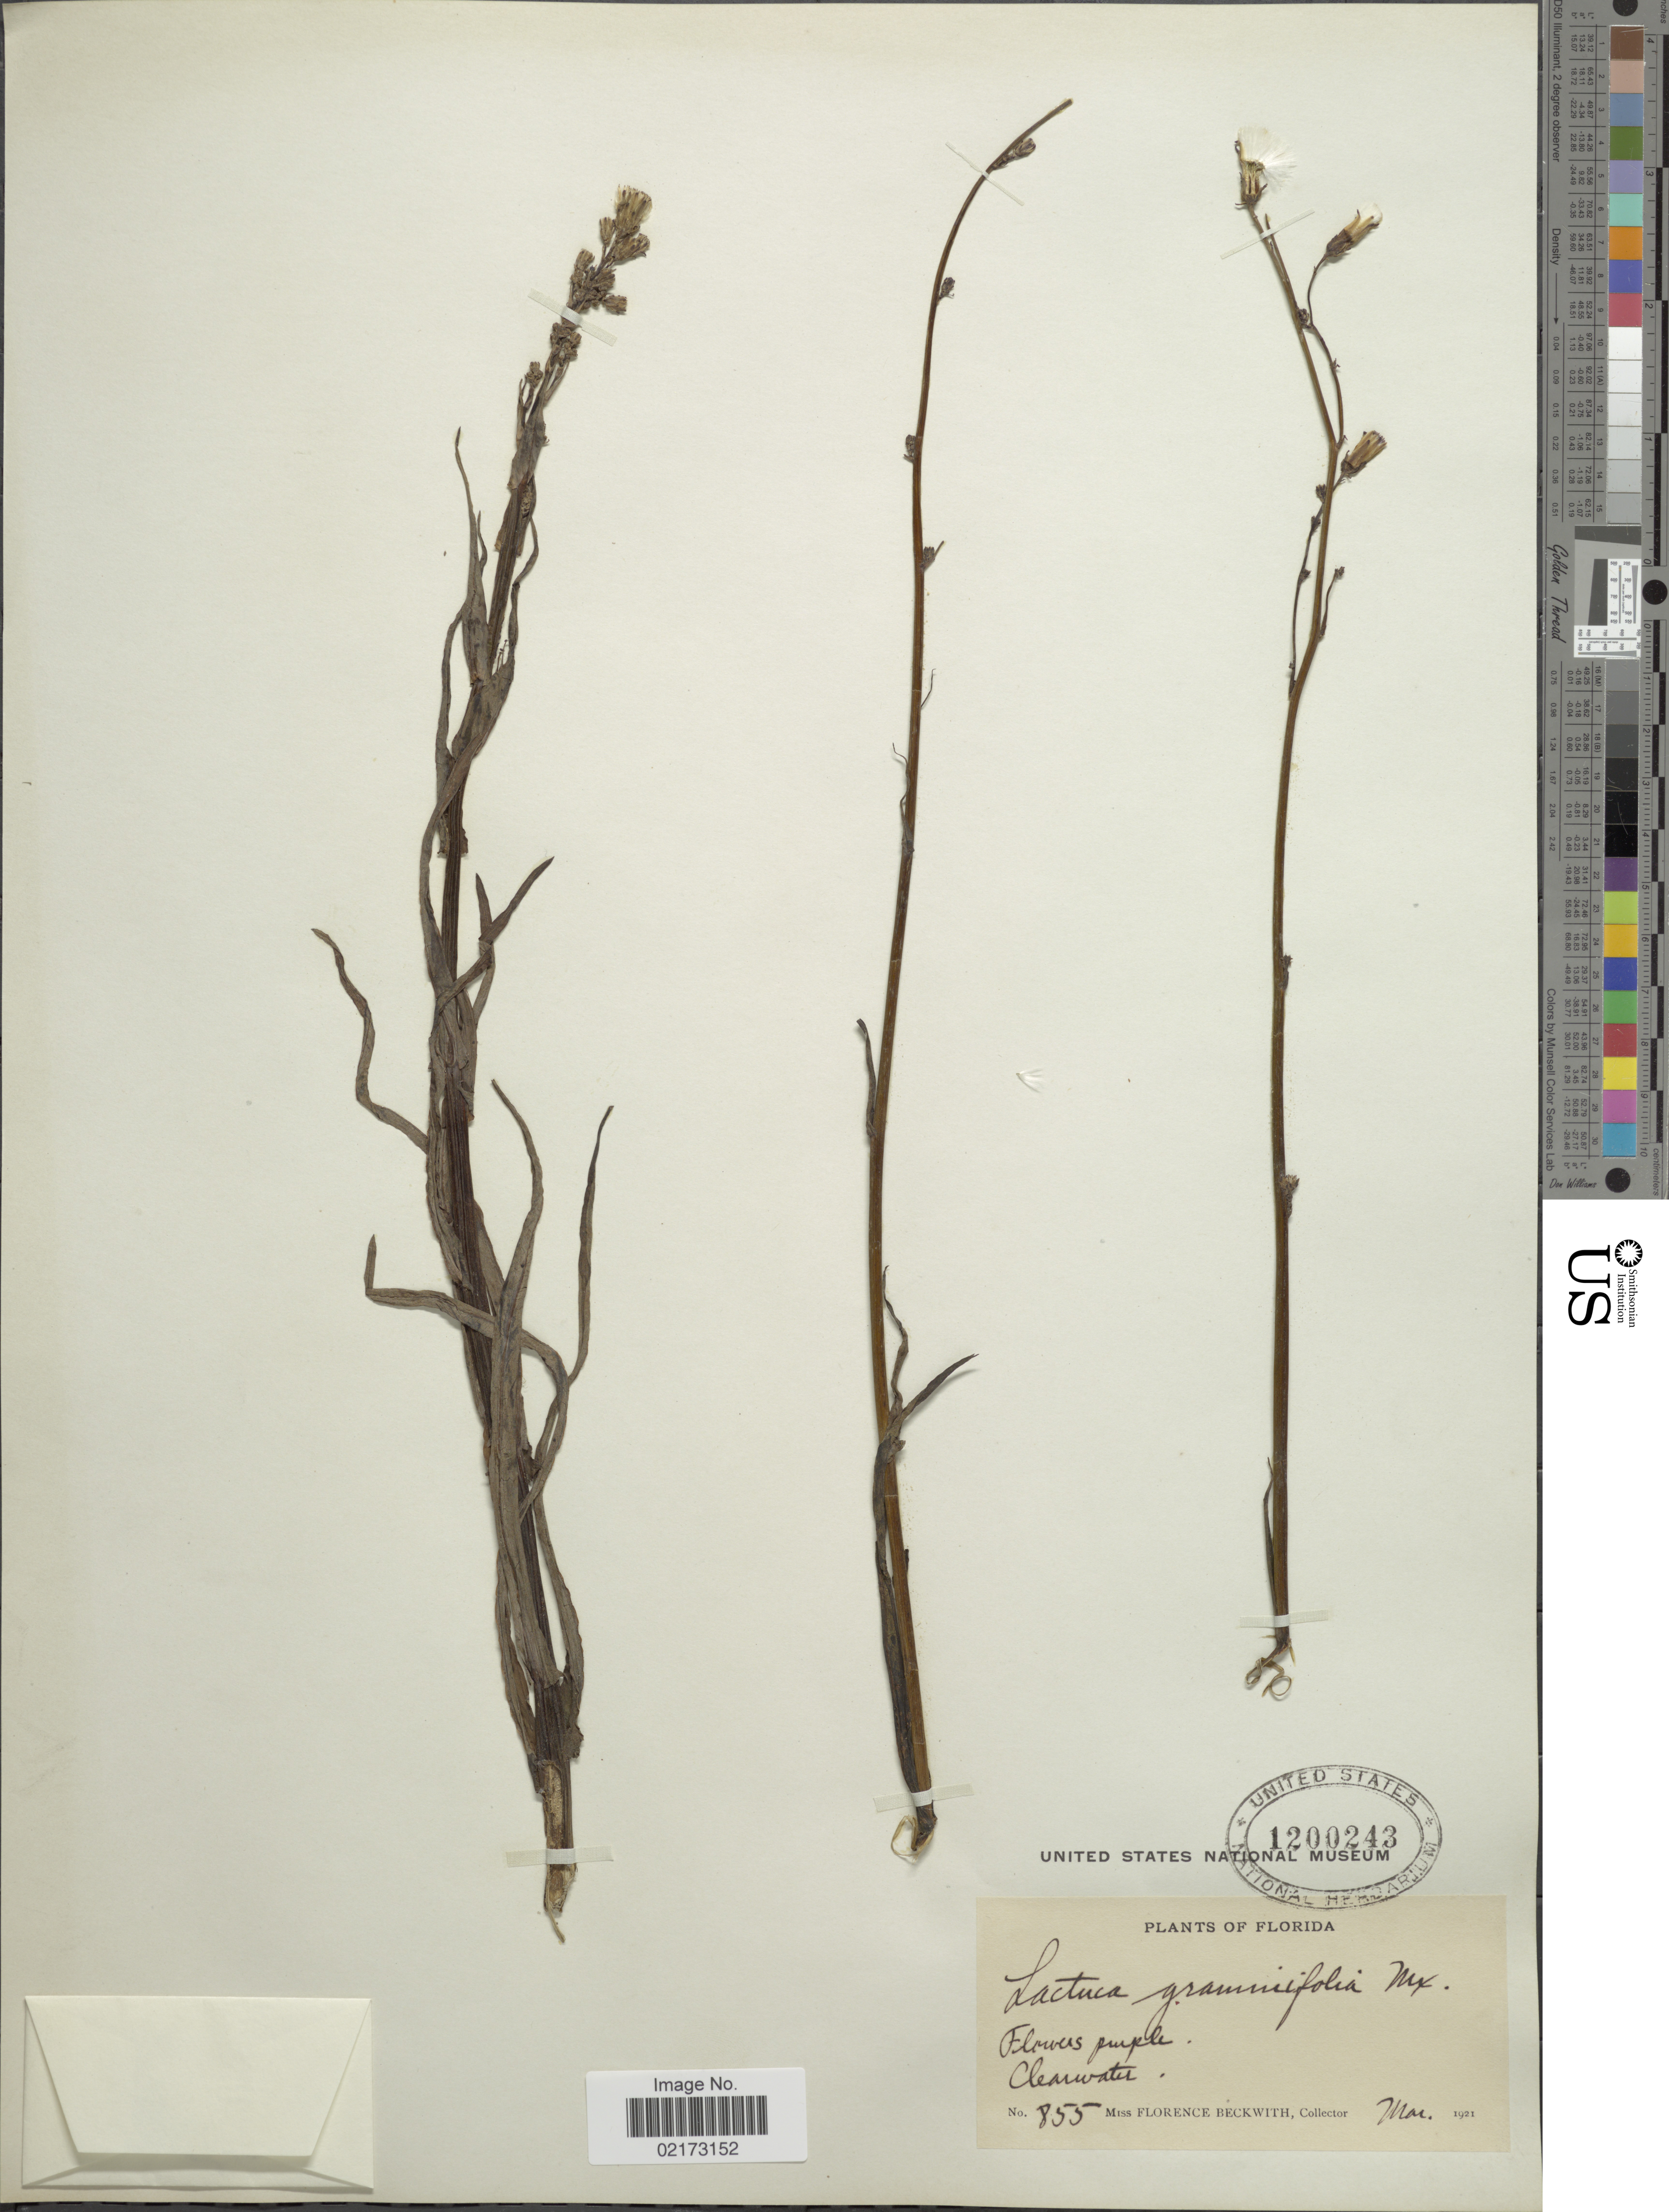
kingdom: Plantae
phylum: Tracheophyta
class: Magnoliopsida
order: Asterales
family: Asteraceae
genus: Lactuca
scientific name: Lactuca graminifolia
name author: Michx.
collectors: F. Beckwith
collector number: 855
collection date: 1921-03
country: United States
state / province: Florida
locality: Clearwater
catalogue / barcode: US 1200243